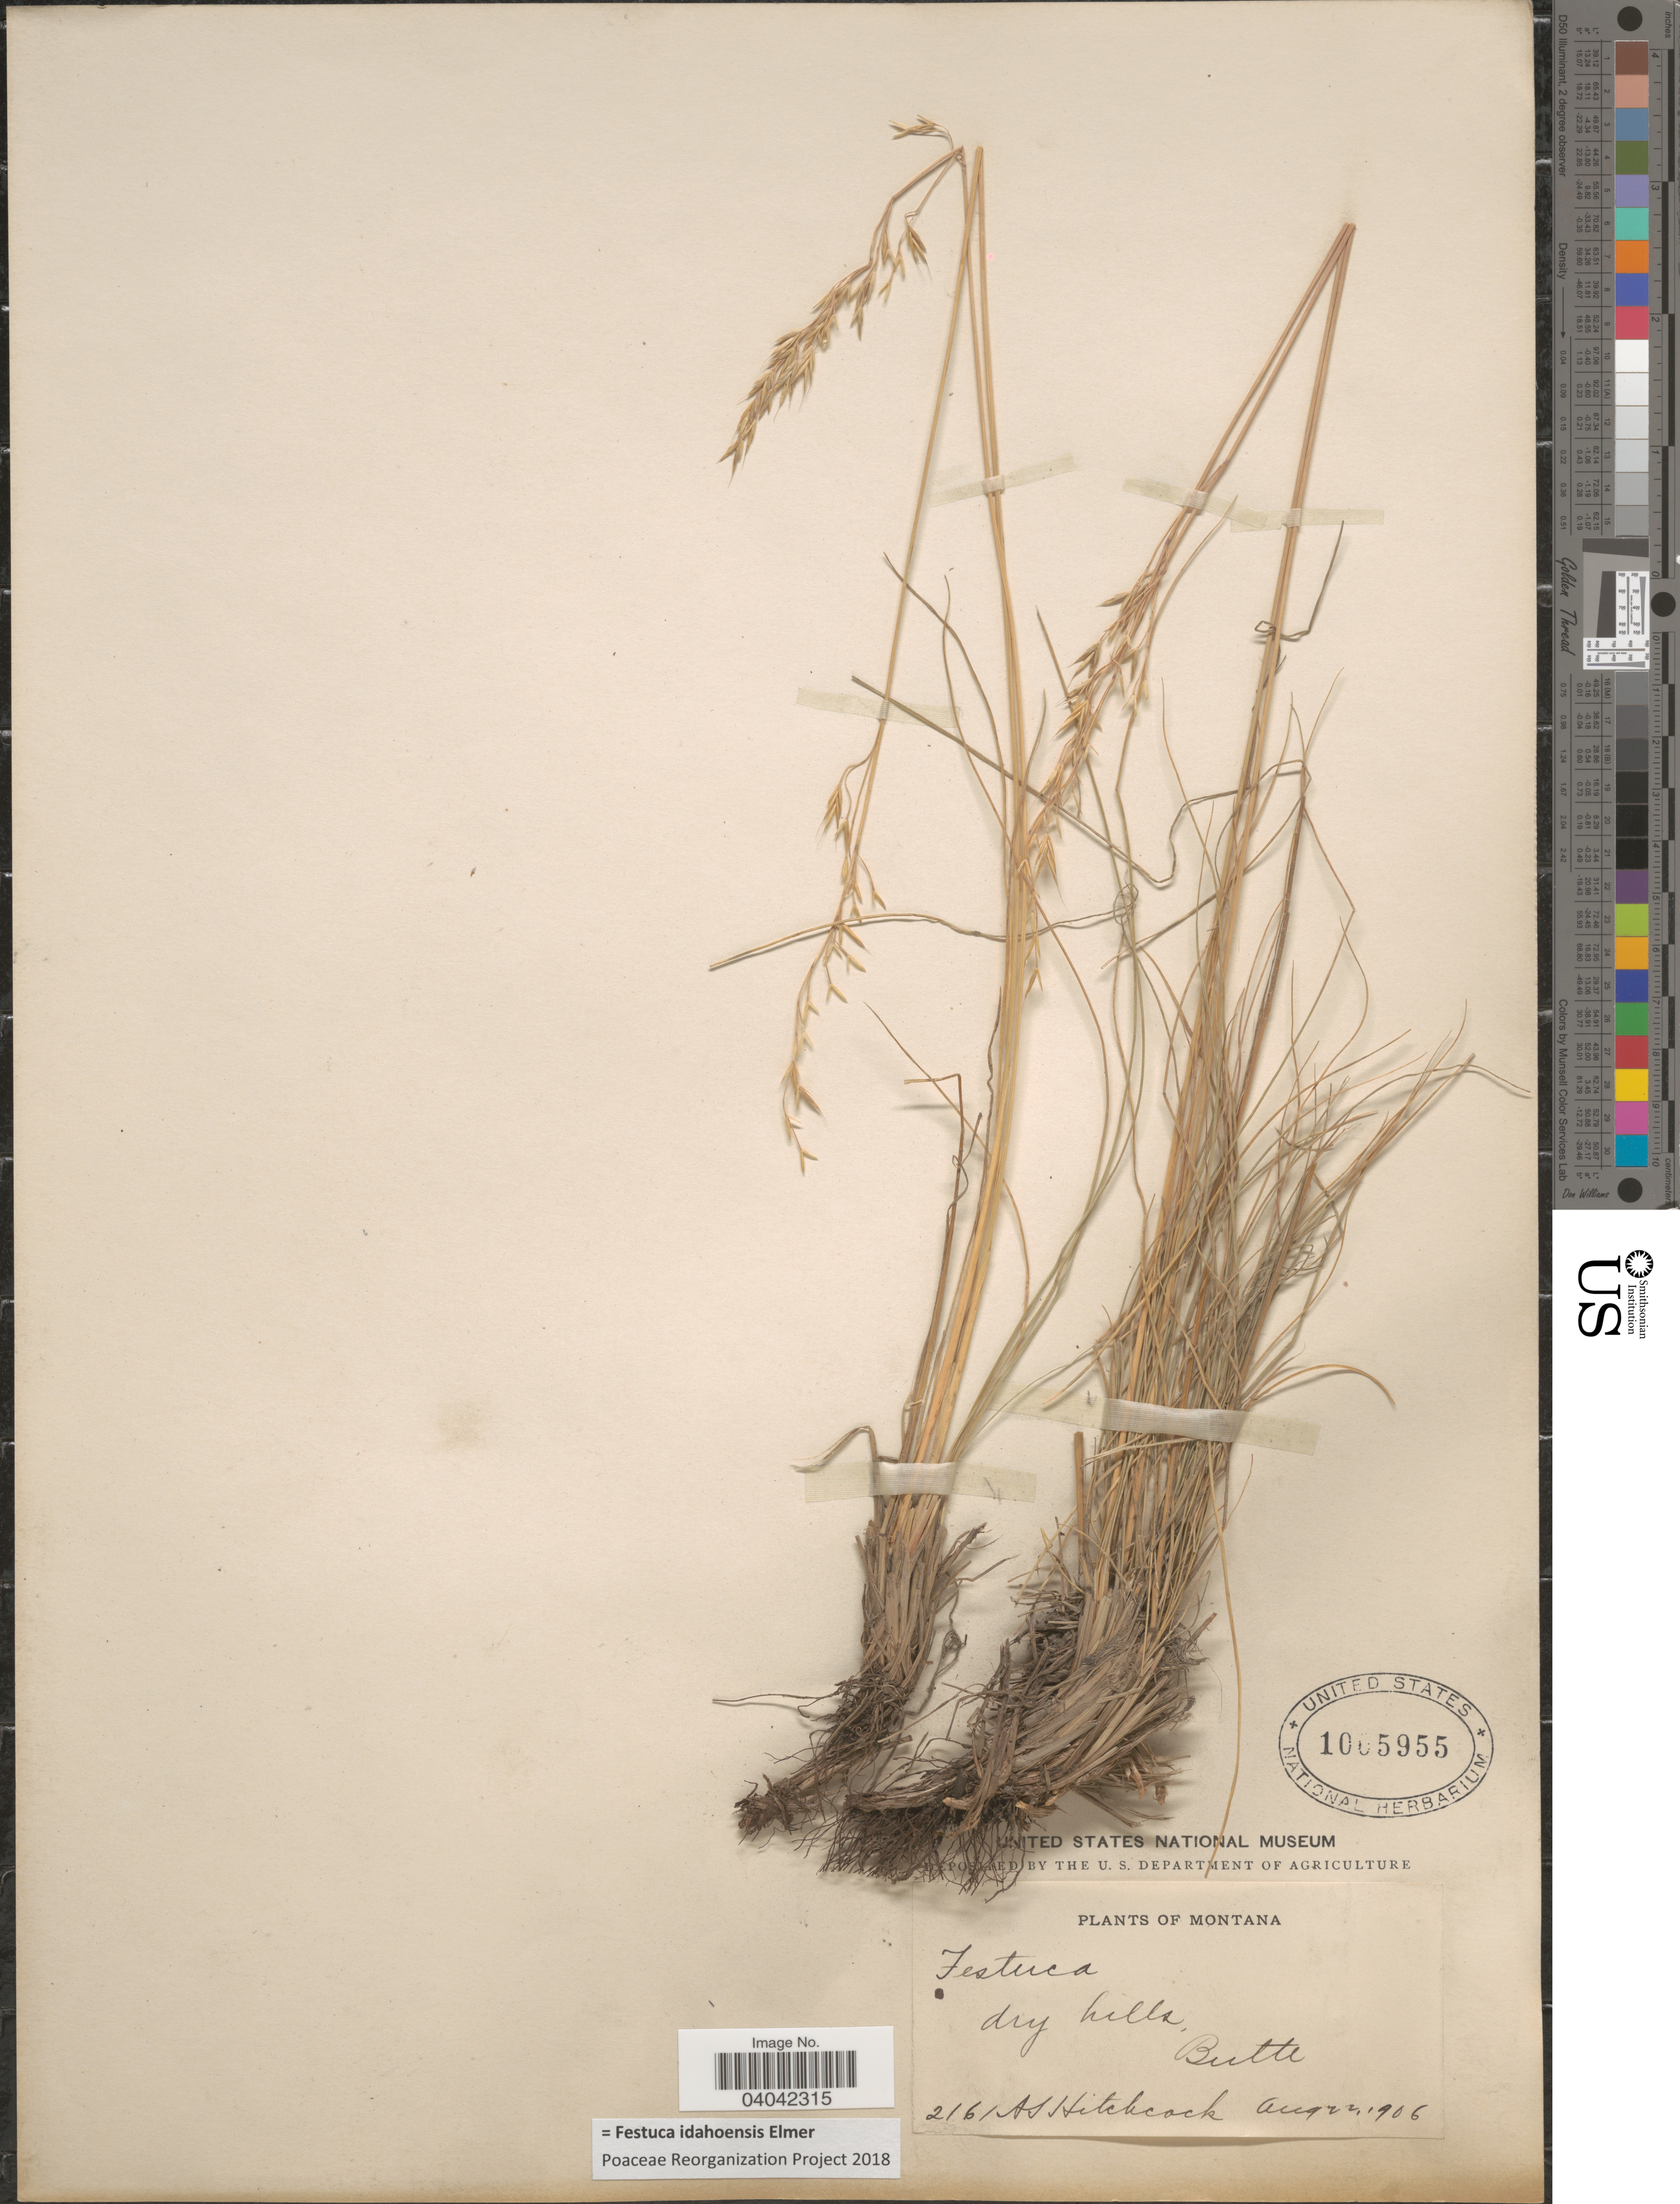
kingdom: Plantae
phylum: Tracheophyta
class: Liliopsida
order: Poales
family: Poaceae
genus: Festuca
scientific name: Festuca idahoensis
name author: Elmer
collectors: A. S. Hitchcock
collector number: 2161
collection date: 1906-08-22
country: United States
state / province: Montana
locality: Dry hills, Butte.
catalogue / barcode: US 1005955